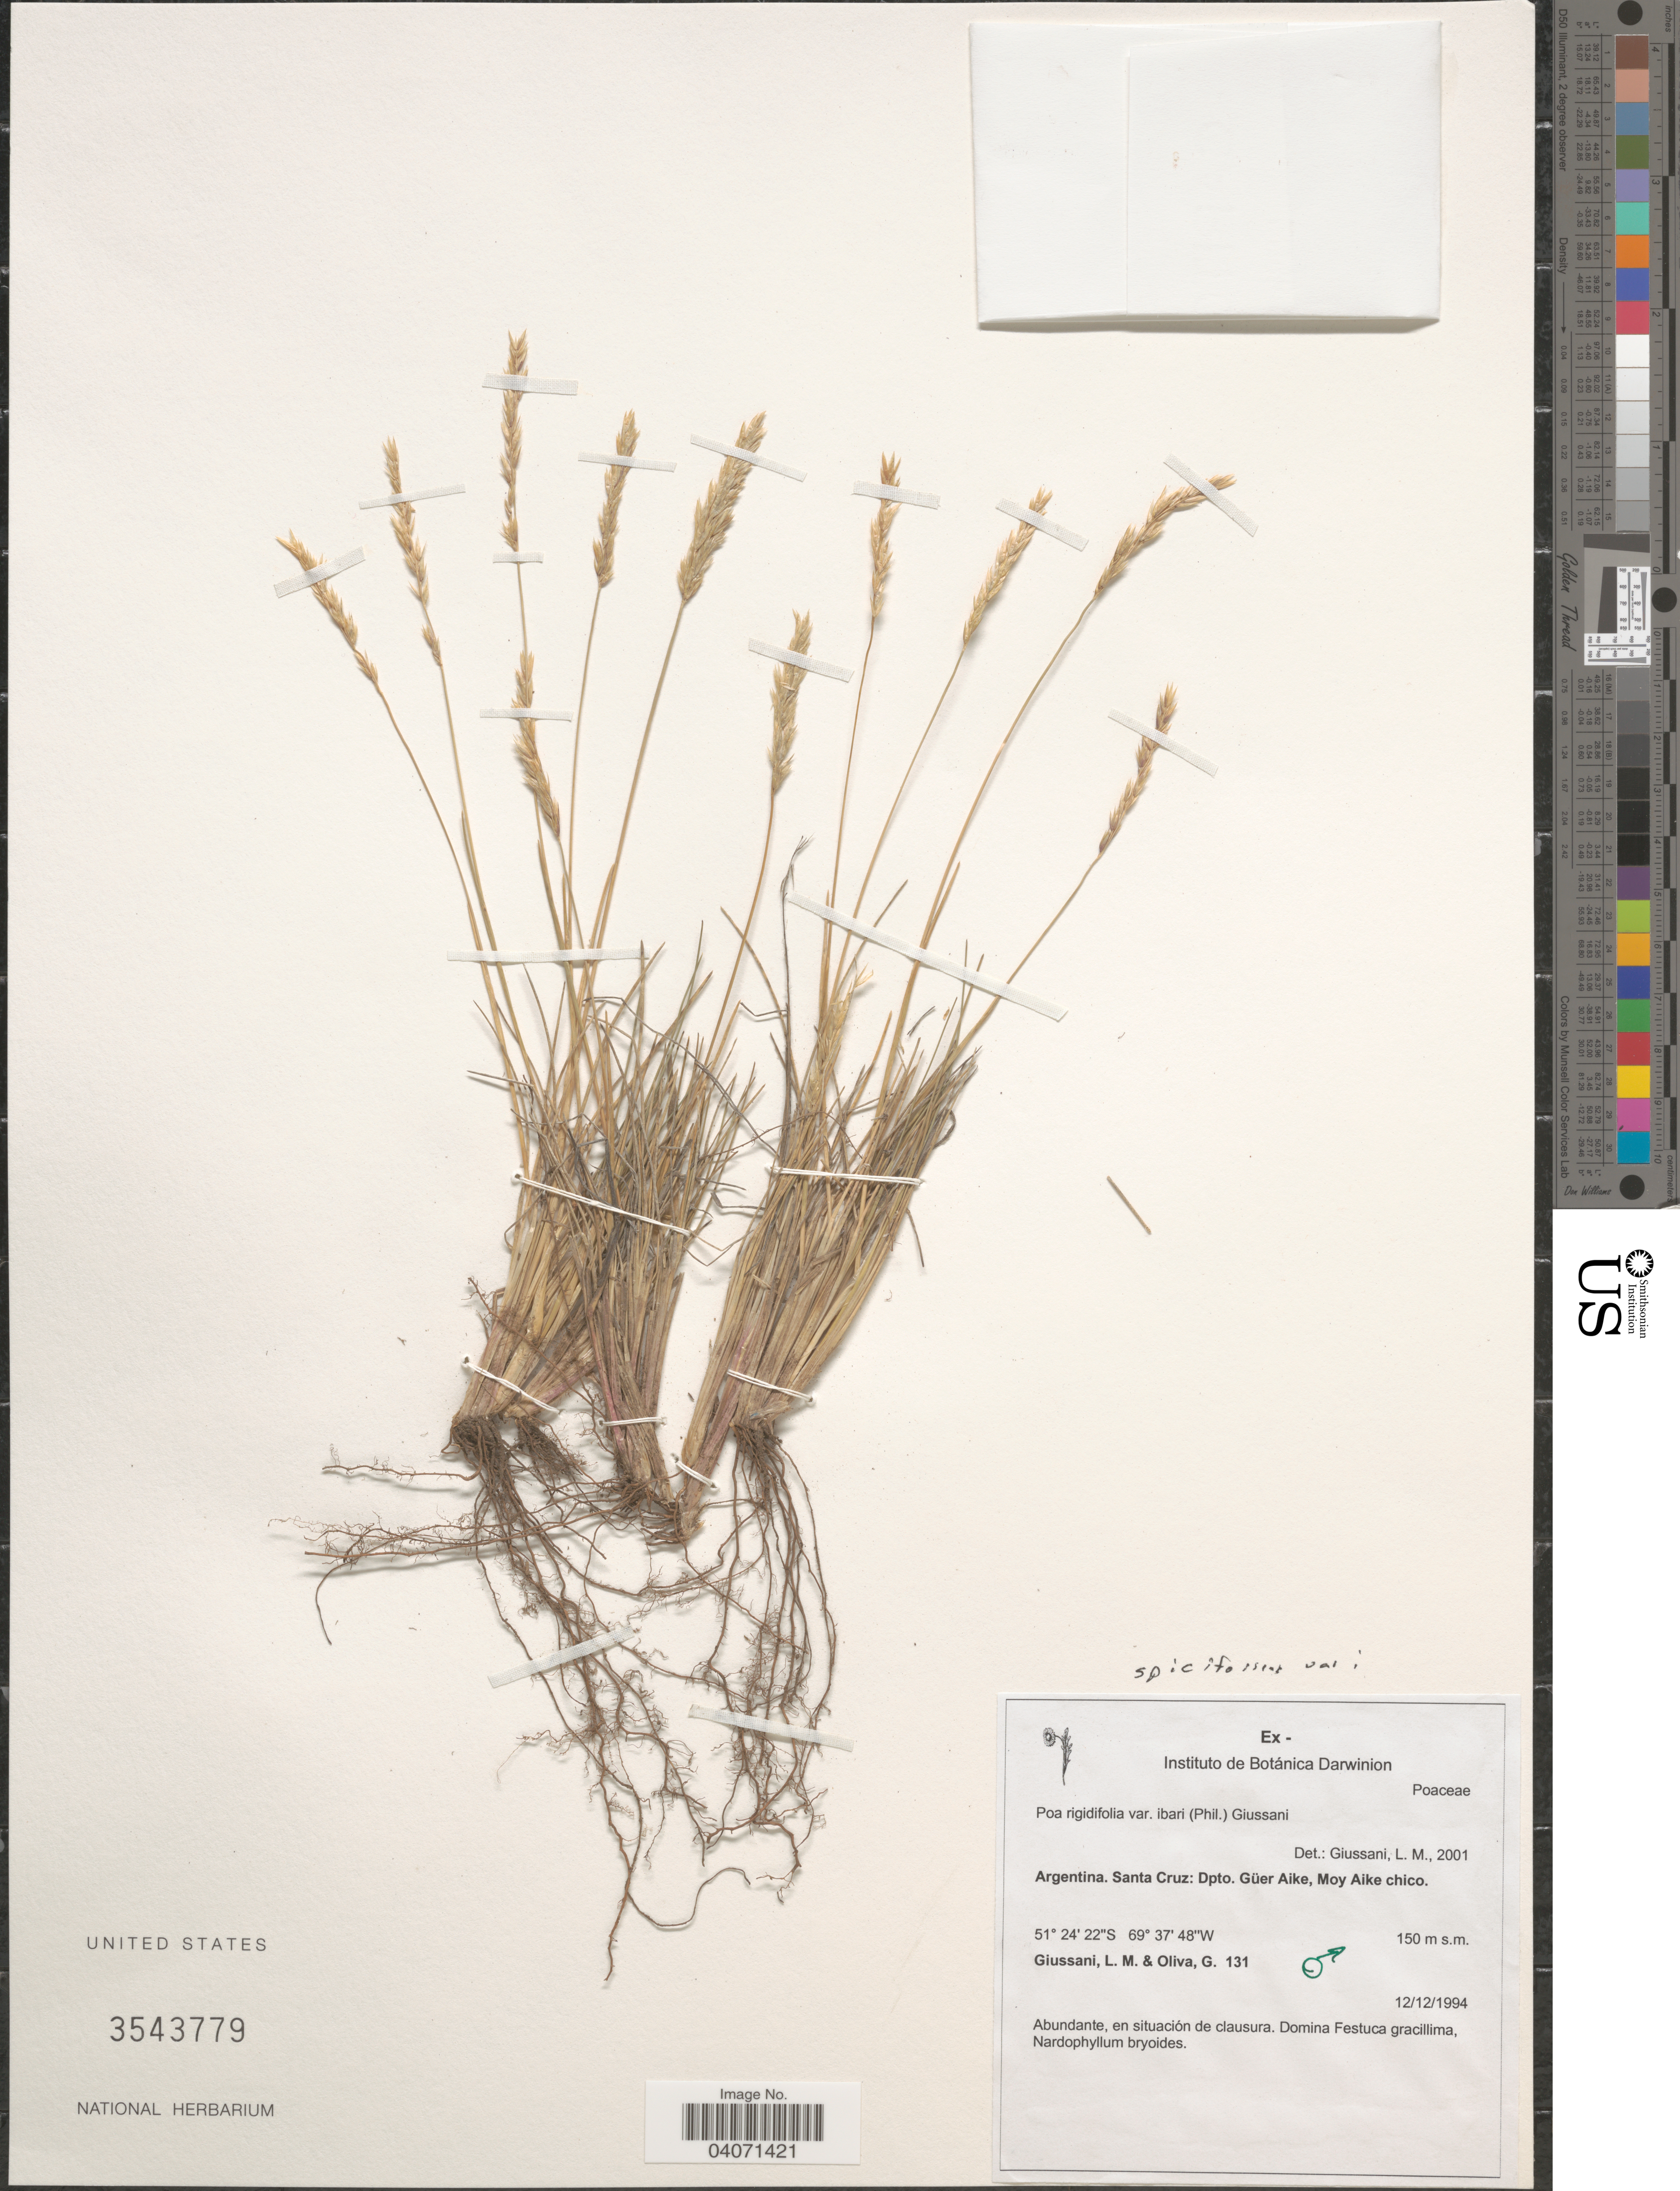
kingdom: Plantae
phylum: Tracheophyta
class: Liliopsida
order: Poales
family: Poaceae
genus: Poa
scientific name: Poa spiciformis var. ibarii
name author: (Phil.) Giussani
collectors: L. Giussani & G. Oliva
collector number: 131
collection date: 1994-12-12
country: Argentina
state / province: Santa Cruz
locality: Dpto. Güer Aike, Ea. Moy Aike chico.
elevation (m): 150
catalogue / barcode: US 3543779